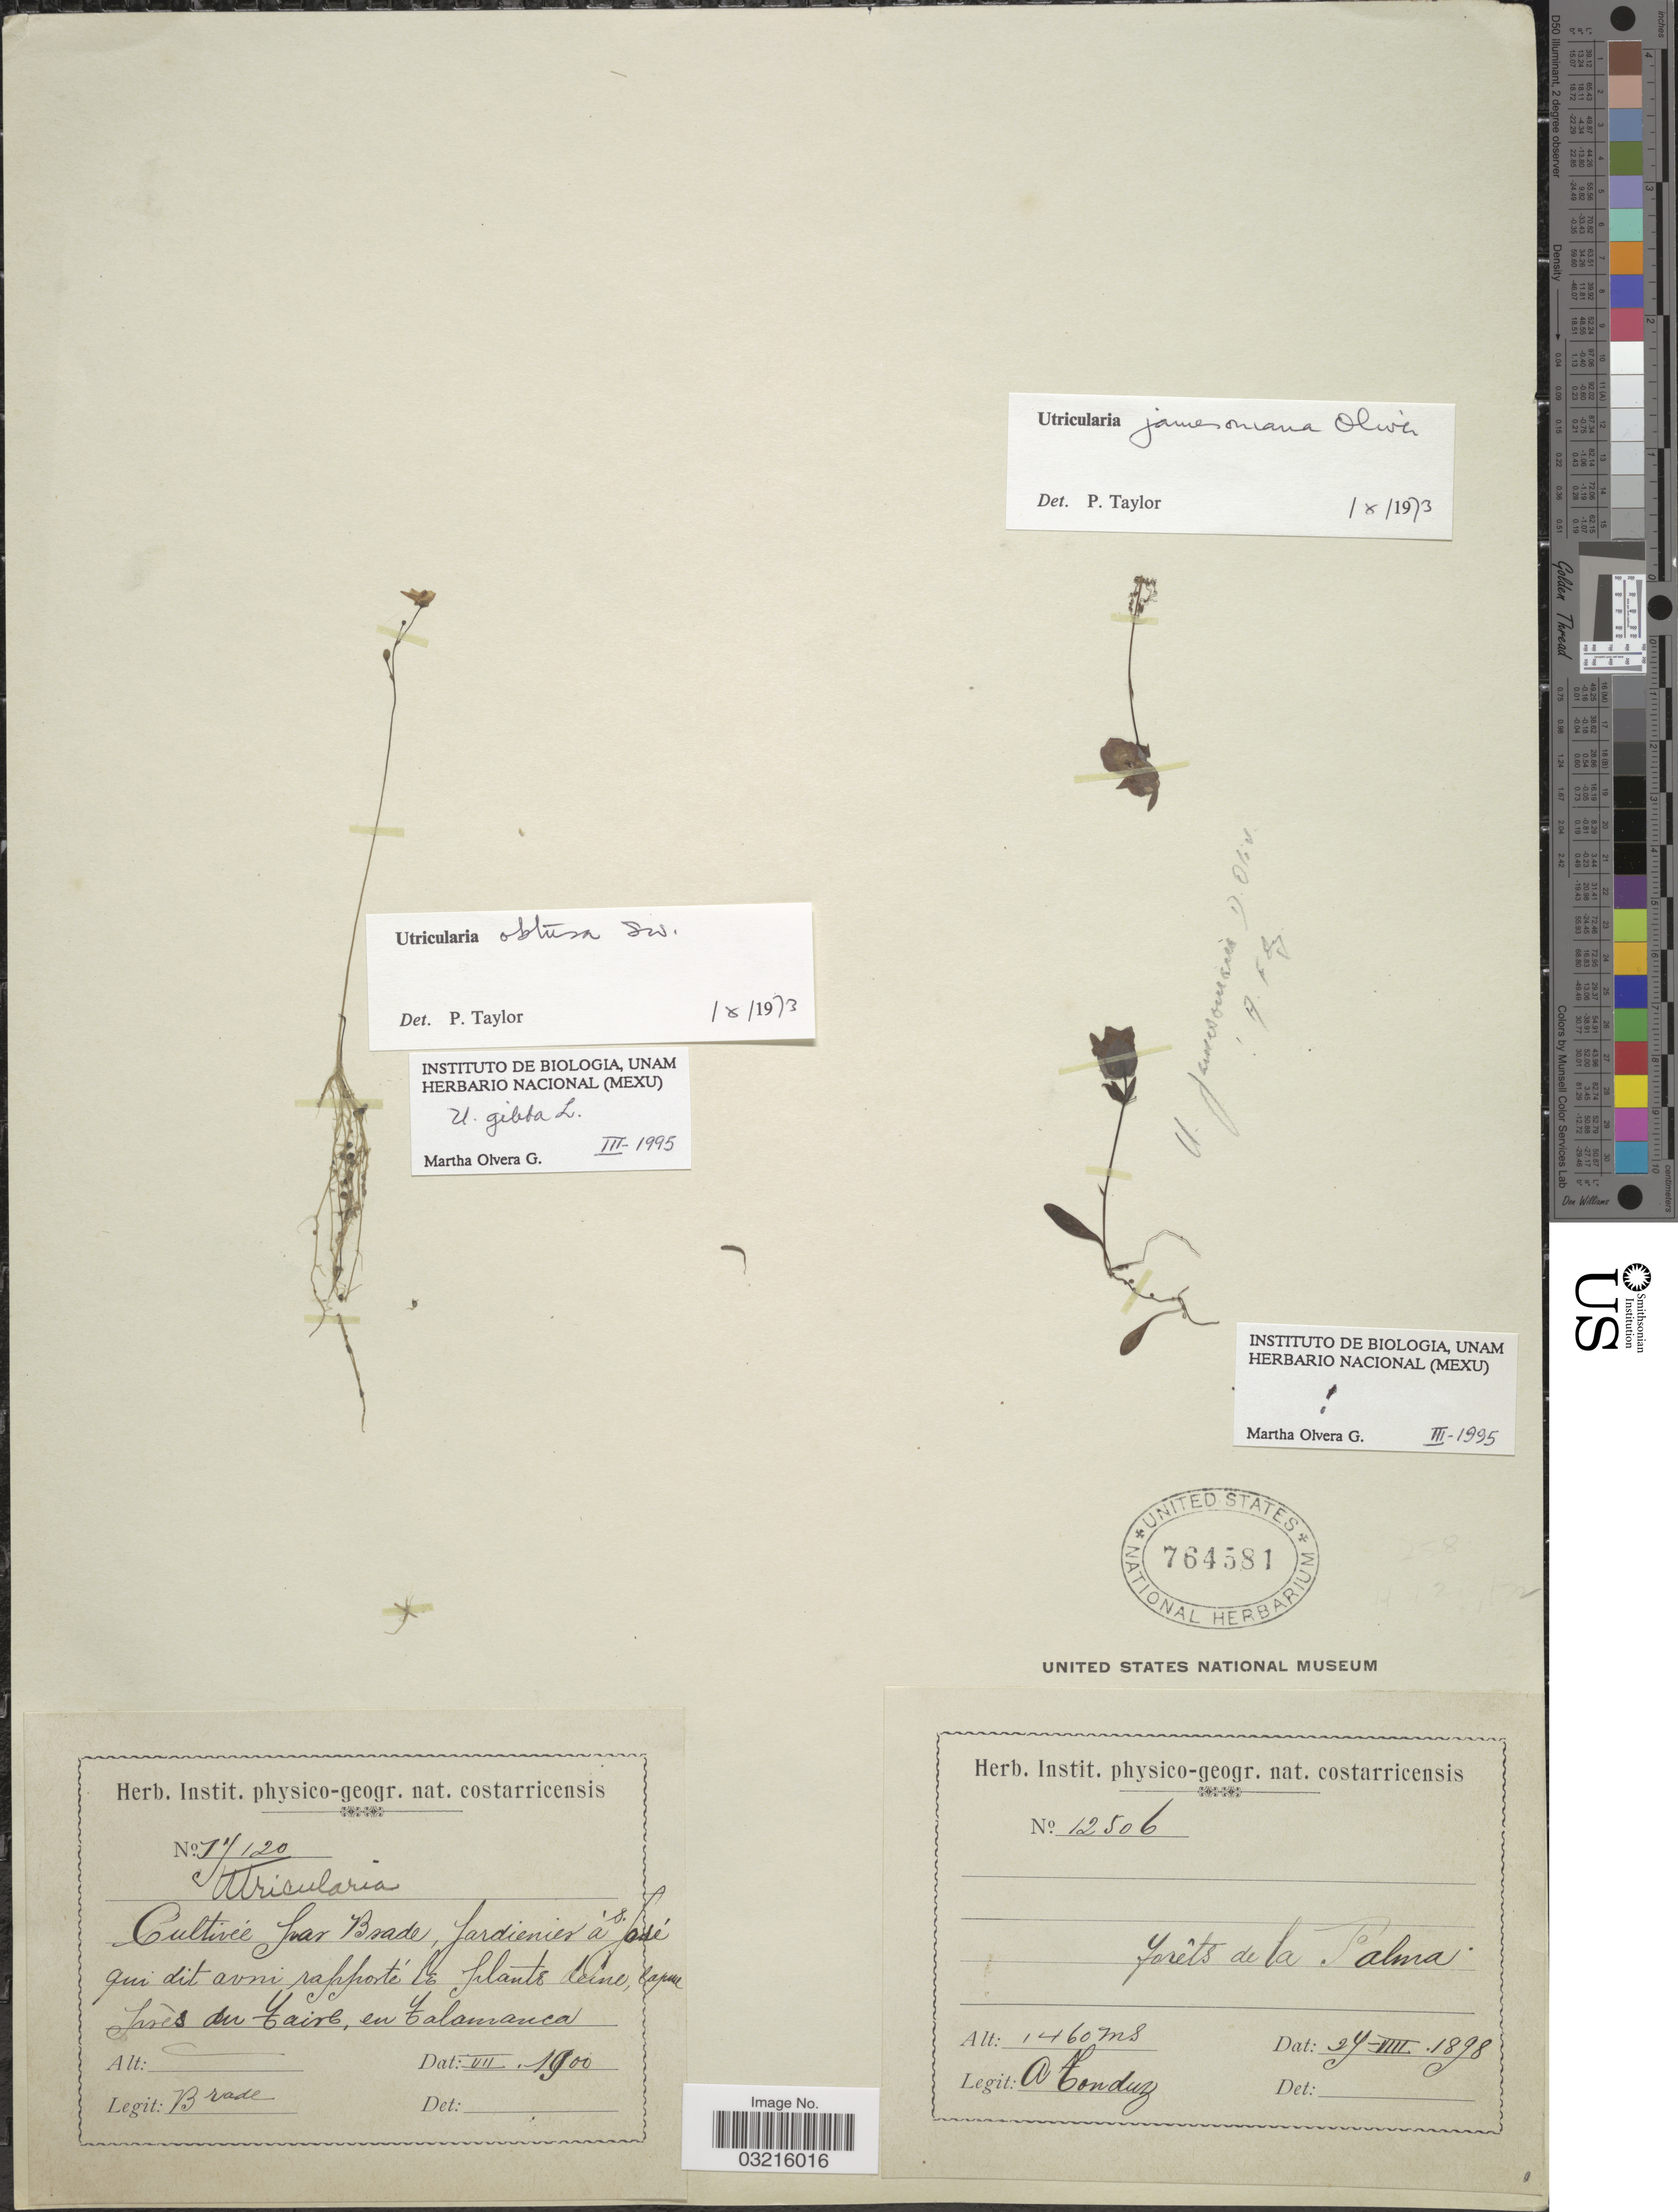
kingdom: Plantae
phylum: Tracheophyta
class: Magnoliopsida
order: Lamiales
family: Lentibulariaceae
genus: Utricularia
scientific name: Utricularia jamesoniana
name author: Oliv.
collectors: A. Tonduz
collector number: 12506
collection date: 1898-08-29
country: Costa Rica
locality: Forêts de la Palma.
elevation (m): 1460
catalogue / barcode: US 764581